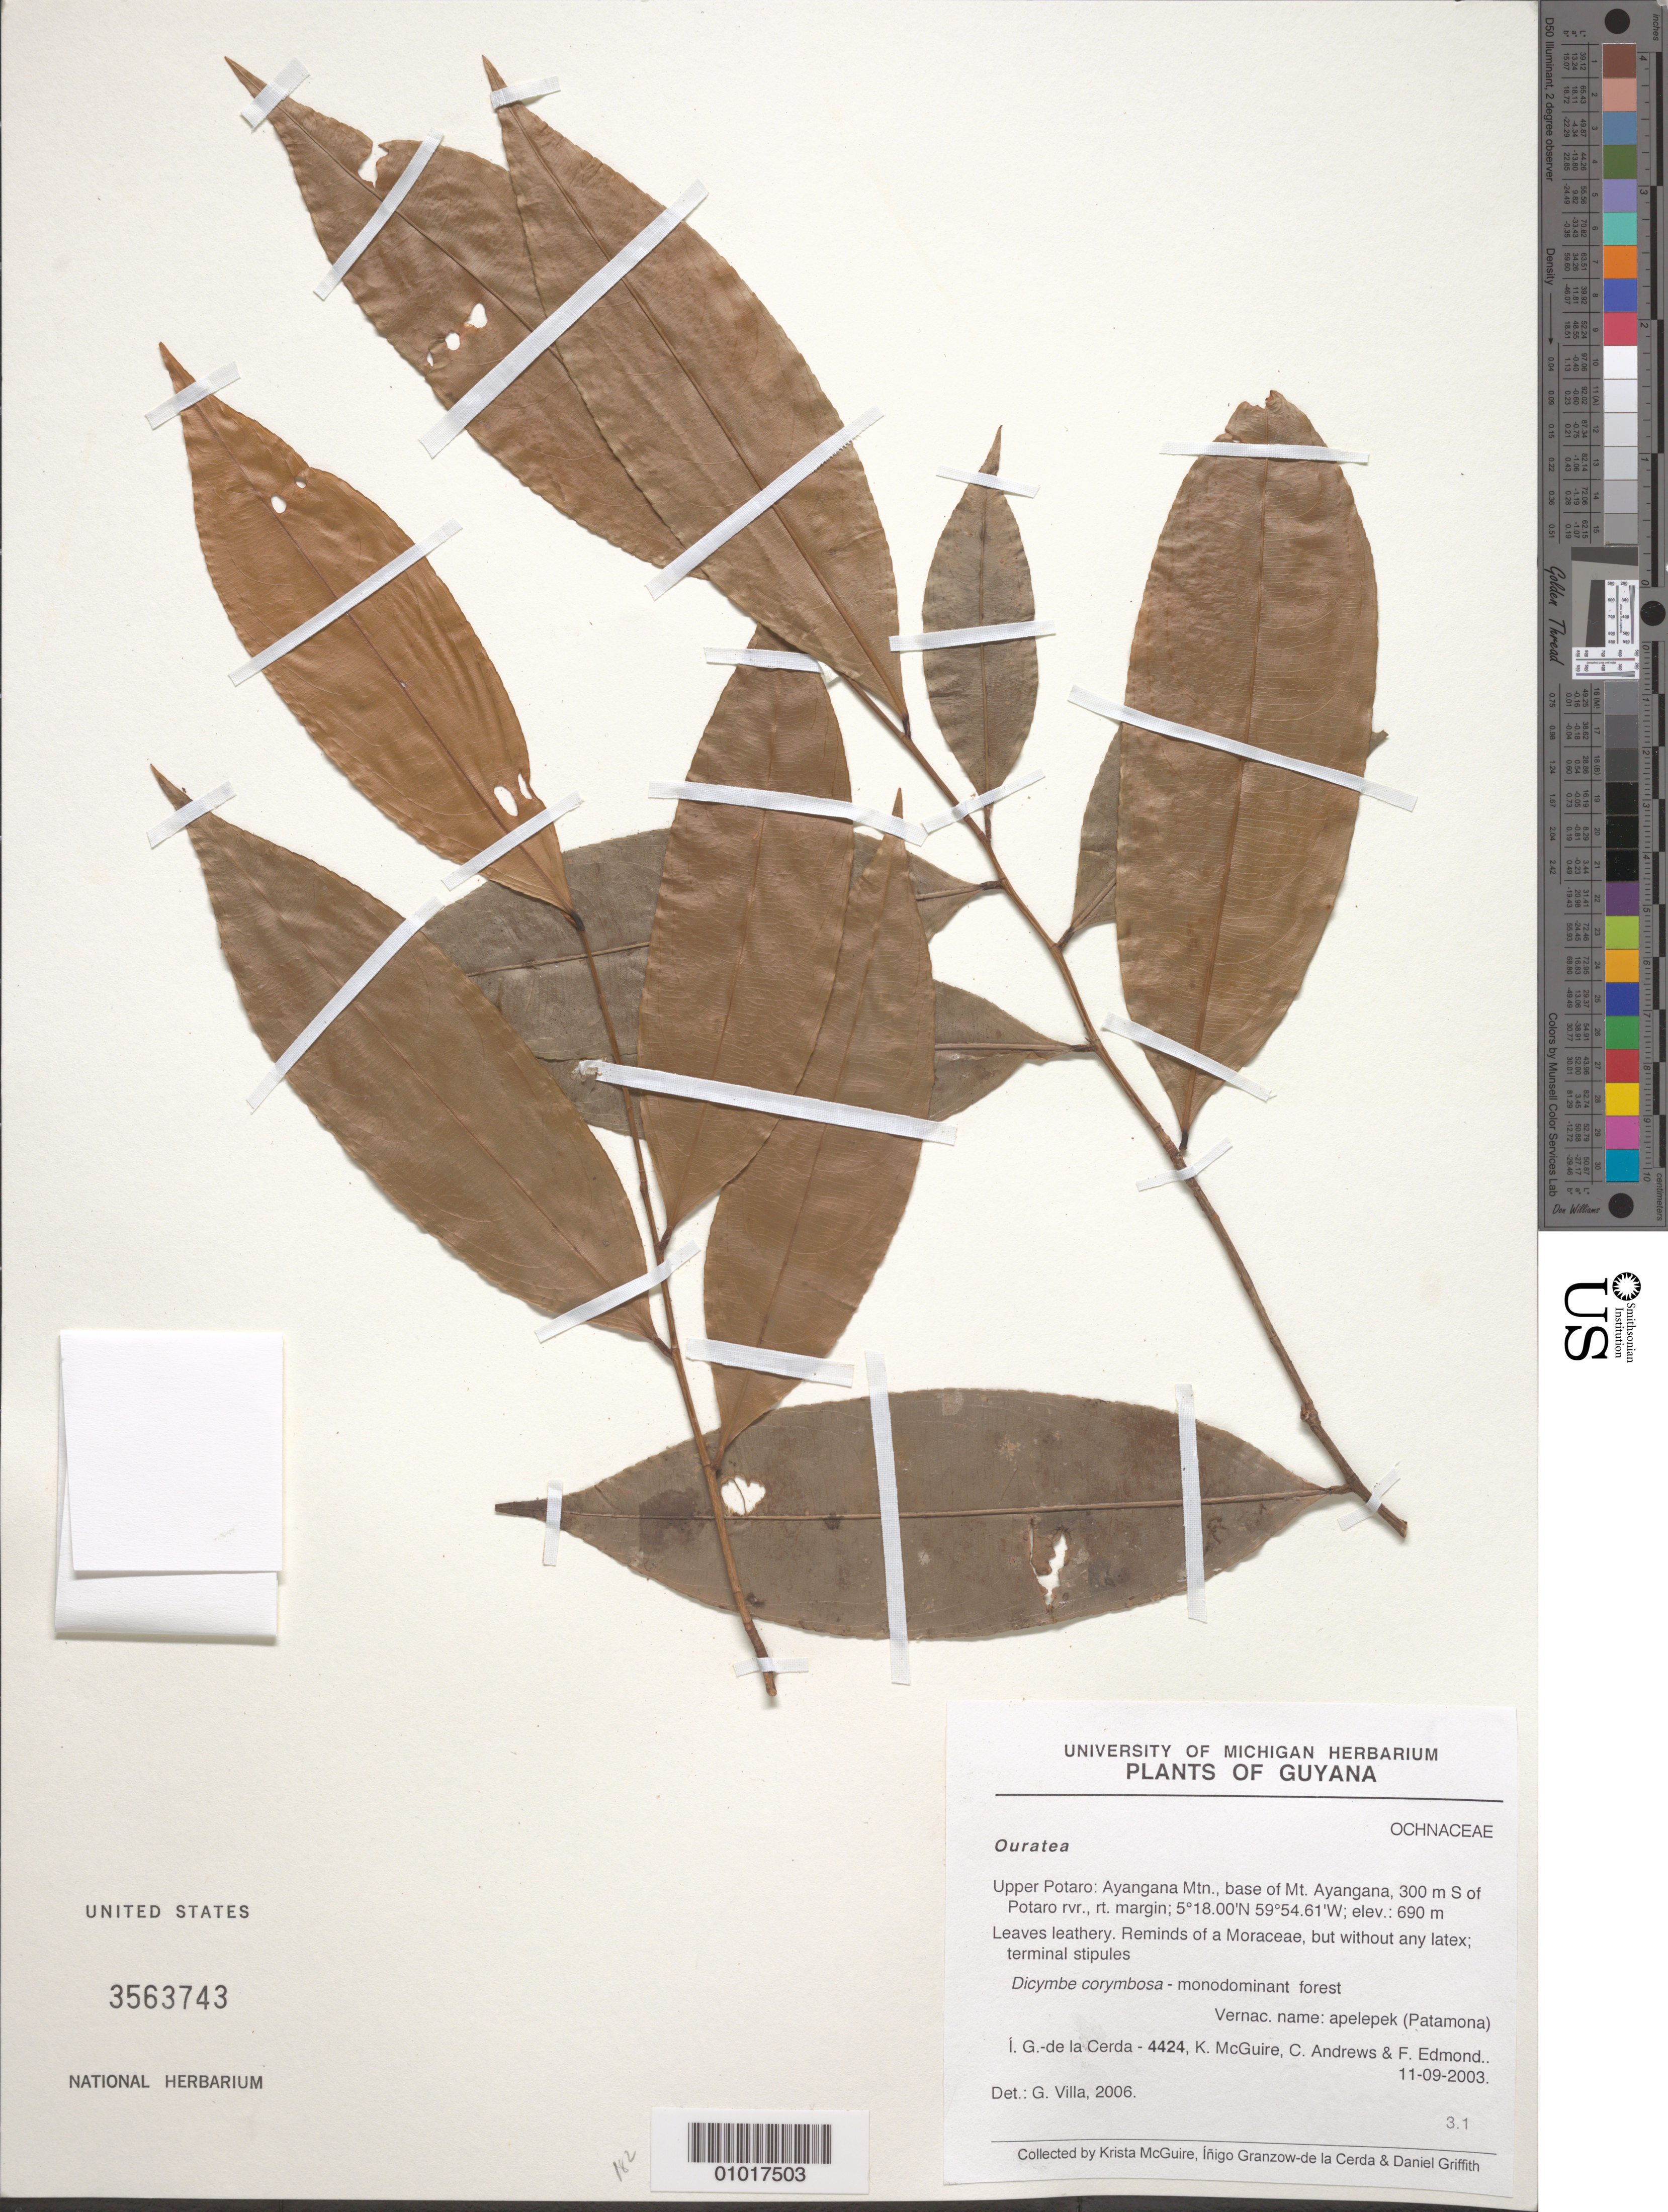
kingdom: Plantae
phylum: Tracheophyta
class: Magnoliopsida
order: Malpighiales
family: Ochnaceae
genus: Ouratea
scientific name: Ouratea sp.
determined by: Villa, Gorky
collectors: I. de la Cerda, K. McGuire, C. Andrews & F. Edmond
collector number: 4424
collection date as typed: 9-Sep-03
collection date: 2003-09-09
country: Guyana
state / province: Potaro-Siparuni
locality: Upper Potaro: Ayangana Mtn., base of Mt. Ayangana, 300 m S of Potaro rvr, rt margin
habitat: Dicymbe corymbosa- monodominant forest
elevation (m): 690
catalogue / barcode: US 3563743